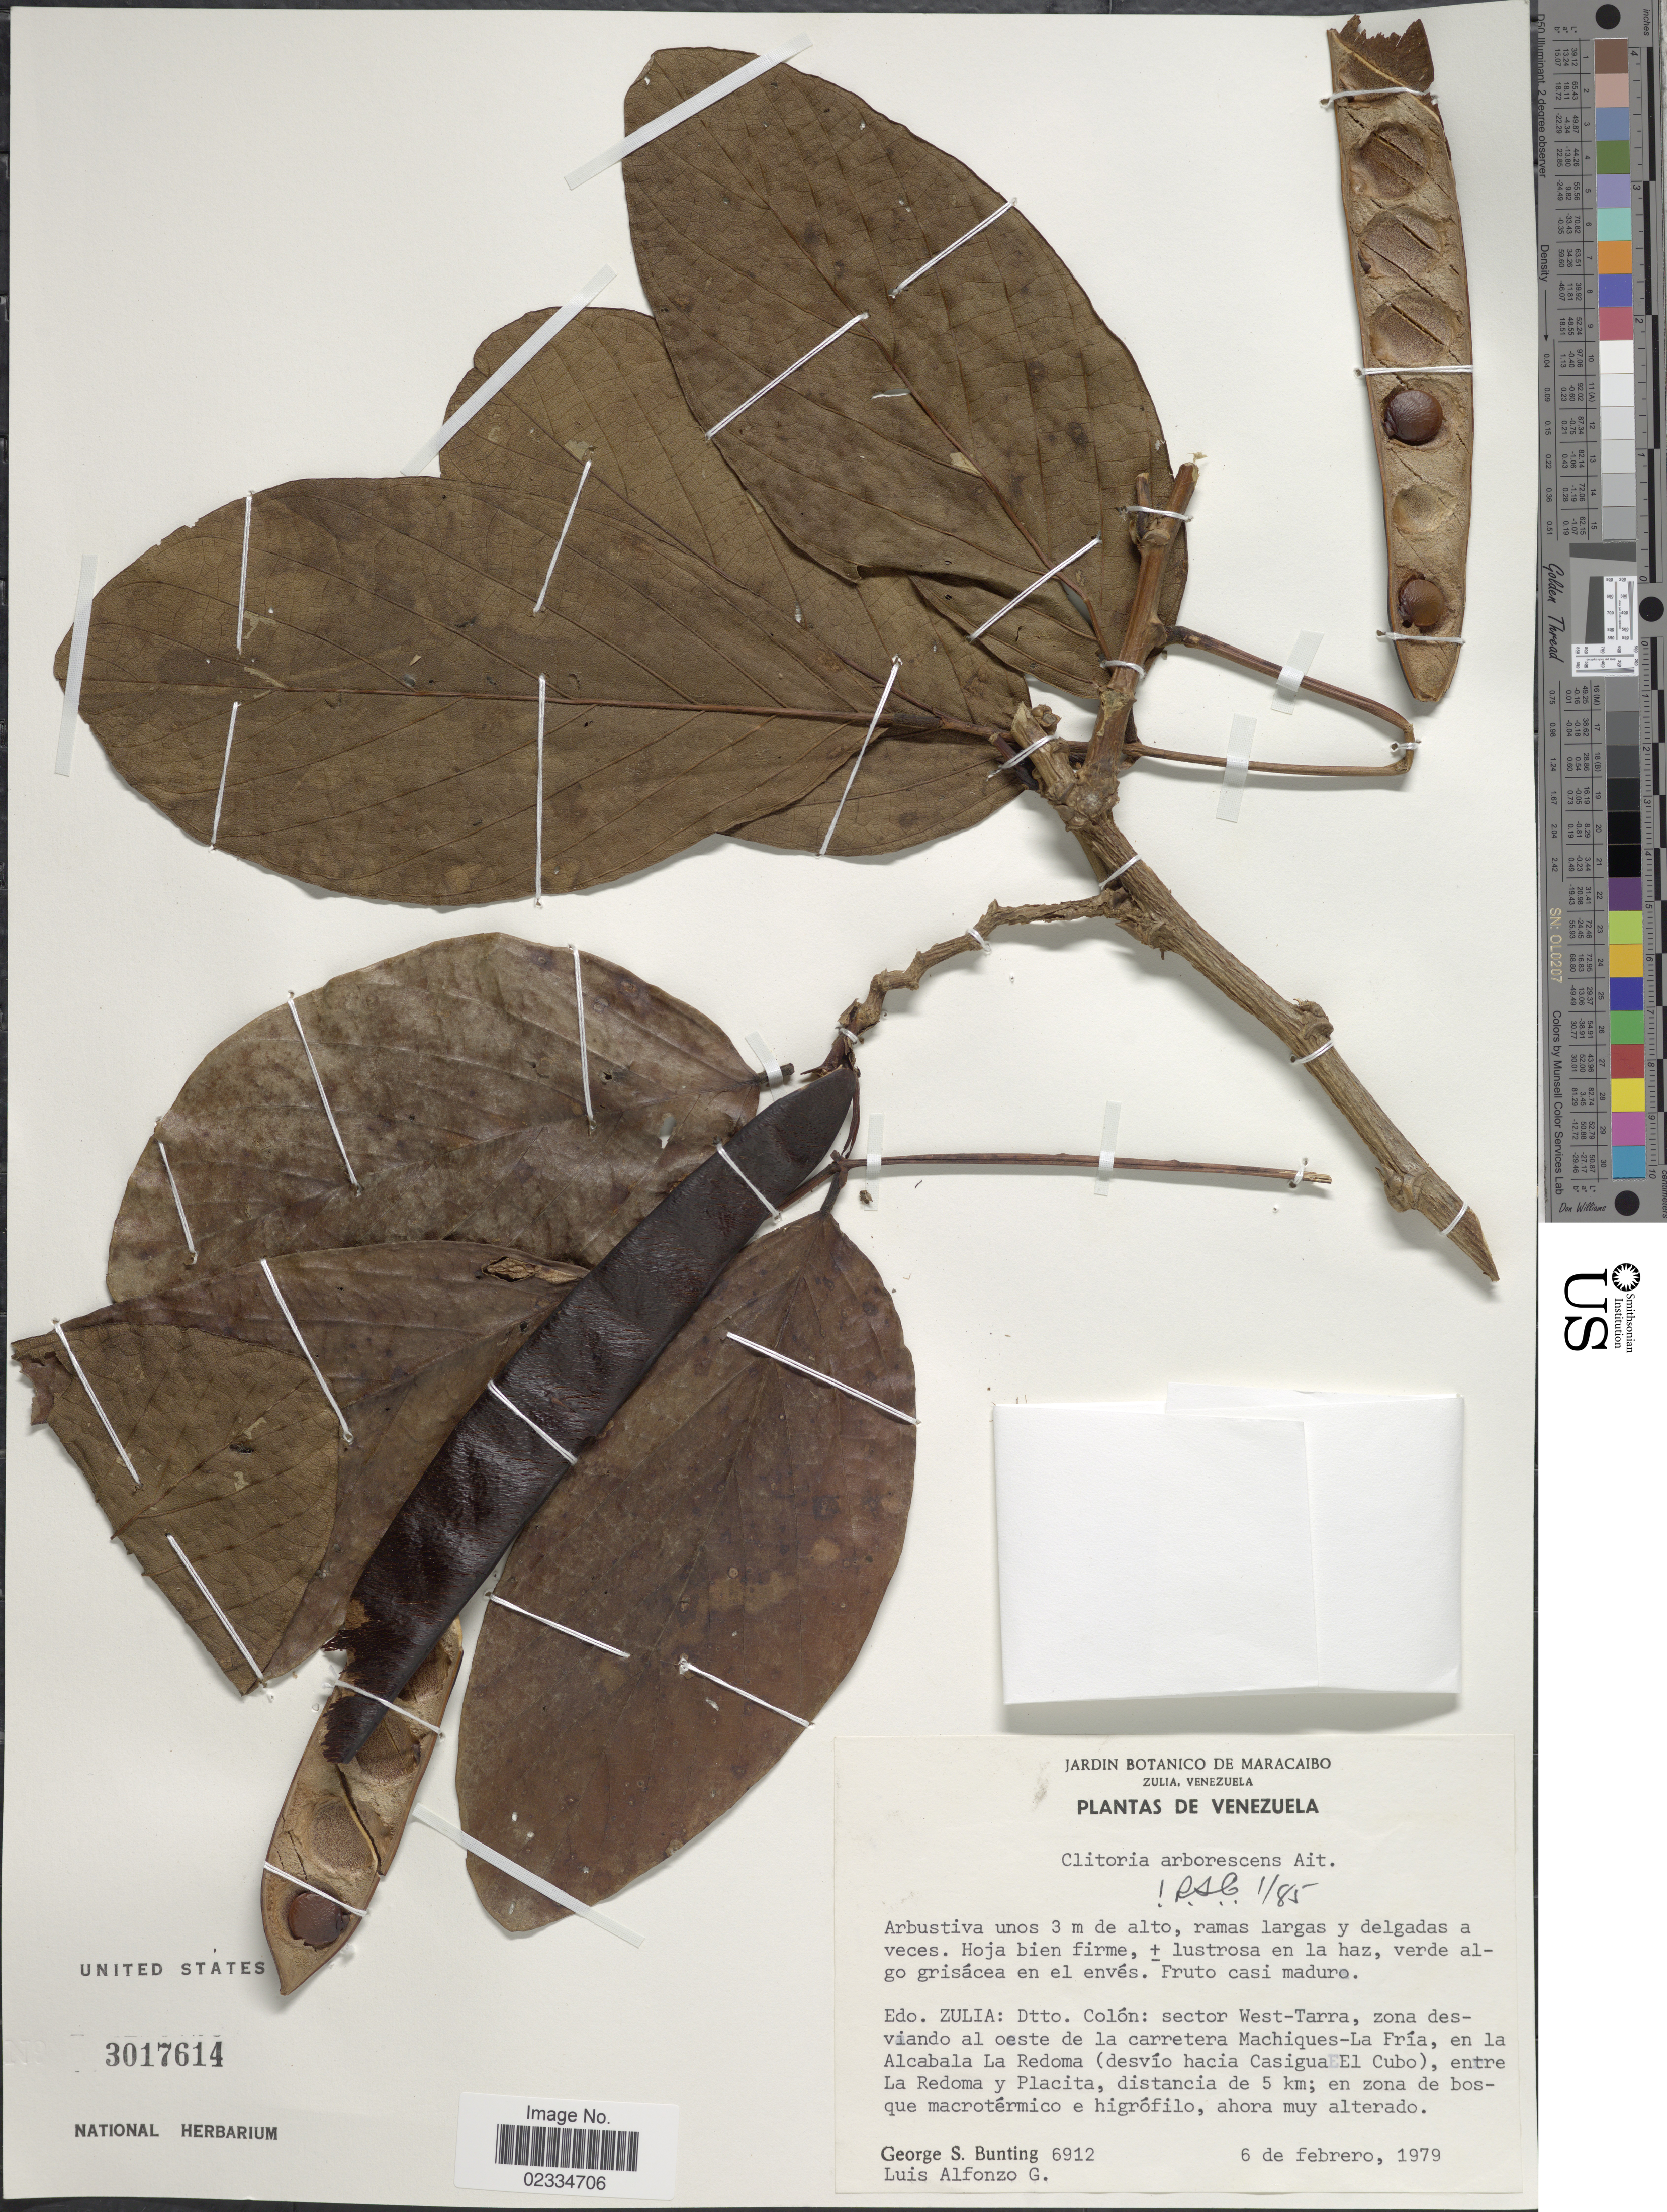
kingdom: Plantae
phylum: Tracheophyta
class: Magnoliopsida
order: Fabales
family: Fabaceae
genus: Clitoria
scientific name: Clitoria arborescens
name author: R. Br.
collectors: G. S. Bunting & L. Alfonzo G.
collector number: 6912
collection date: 1979-02-06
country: Venezuela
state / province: Zulia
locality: Dtto. Colon, sector West-Tarra, zona desviando al oeste de la carretera Machiques-La Fria, en la Alcabala La Redoma (desvio hacia Casigua El Cubo), entre La Redoma y Placita, distrancia de 5 km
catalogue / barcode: US 3017614